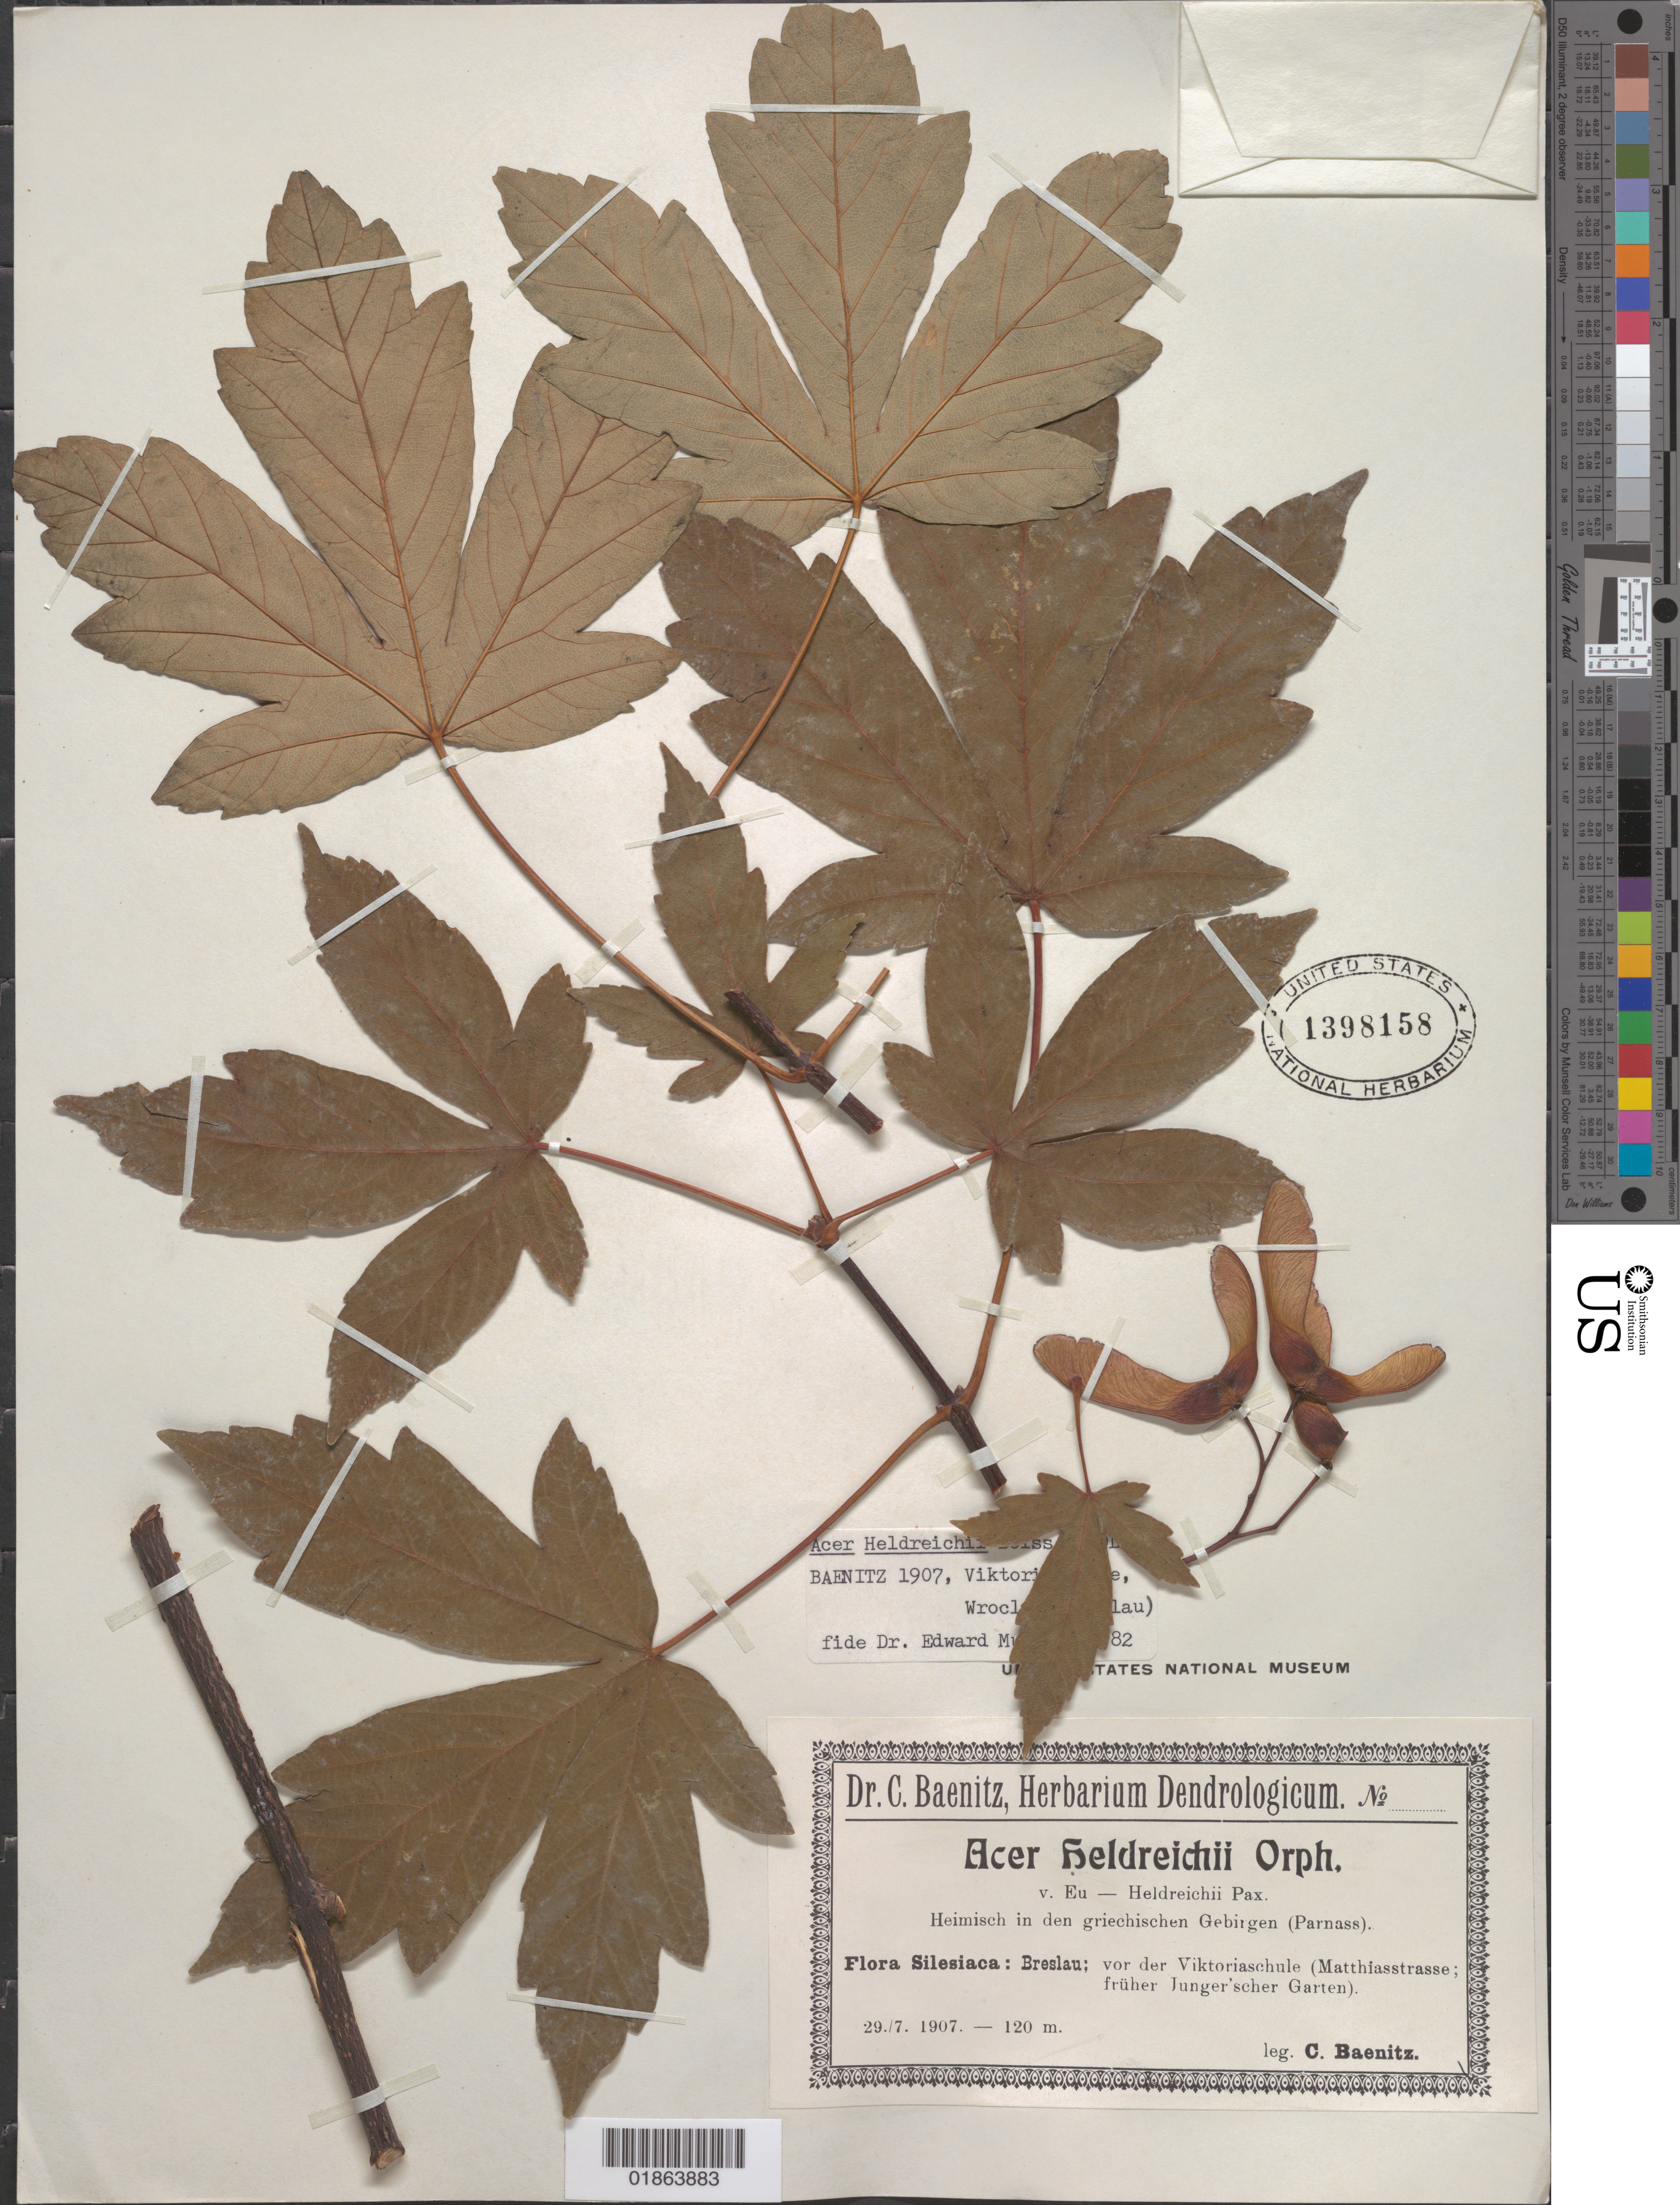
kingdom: Plantae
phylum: Tracheophyta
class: Magnoliopsida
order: Sapindales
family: Sapindaceae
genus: Acer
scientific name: Acer heldreichii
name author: Orph. ex Boiss.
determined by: Murray, Edward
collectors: C. G. Baenitz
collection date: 1907-07-29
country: Poland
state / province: Slaskie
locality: Breslau [Wroclaw], vor der Viktoriaschule (Matthiasstrasse; früher Junger'scher Garten)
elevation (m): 120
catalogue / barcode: US 1398158